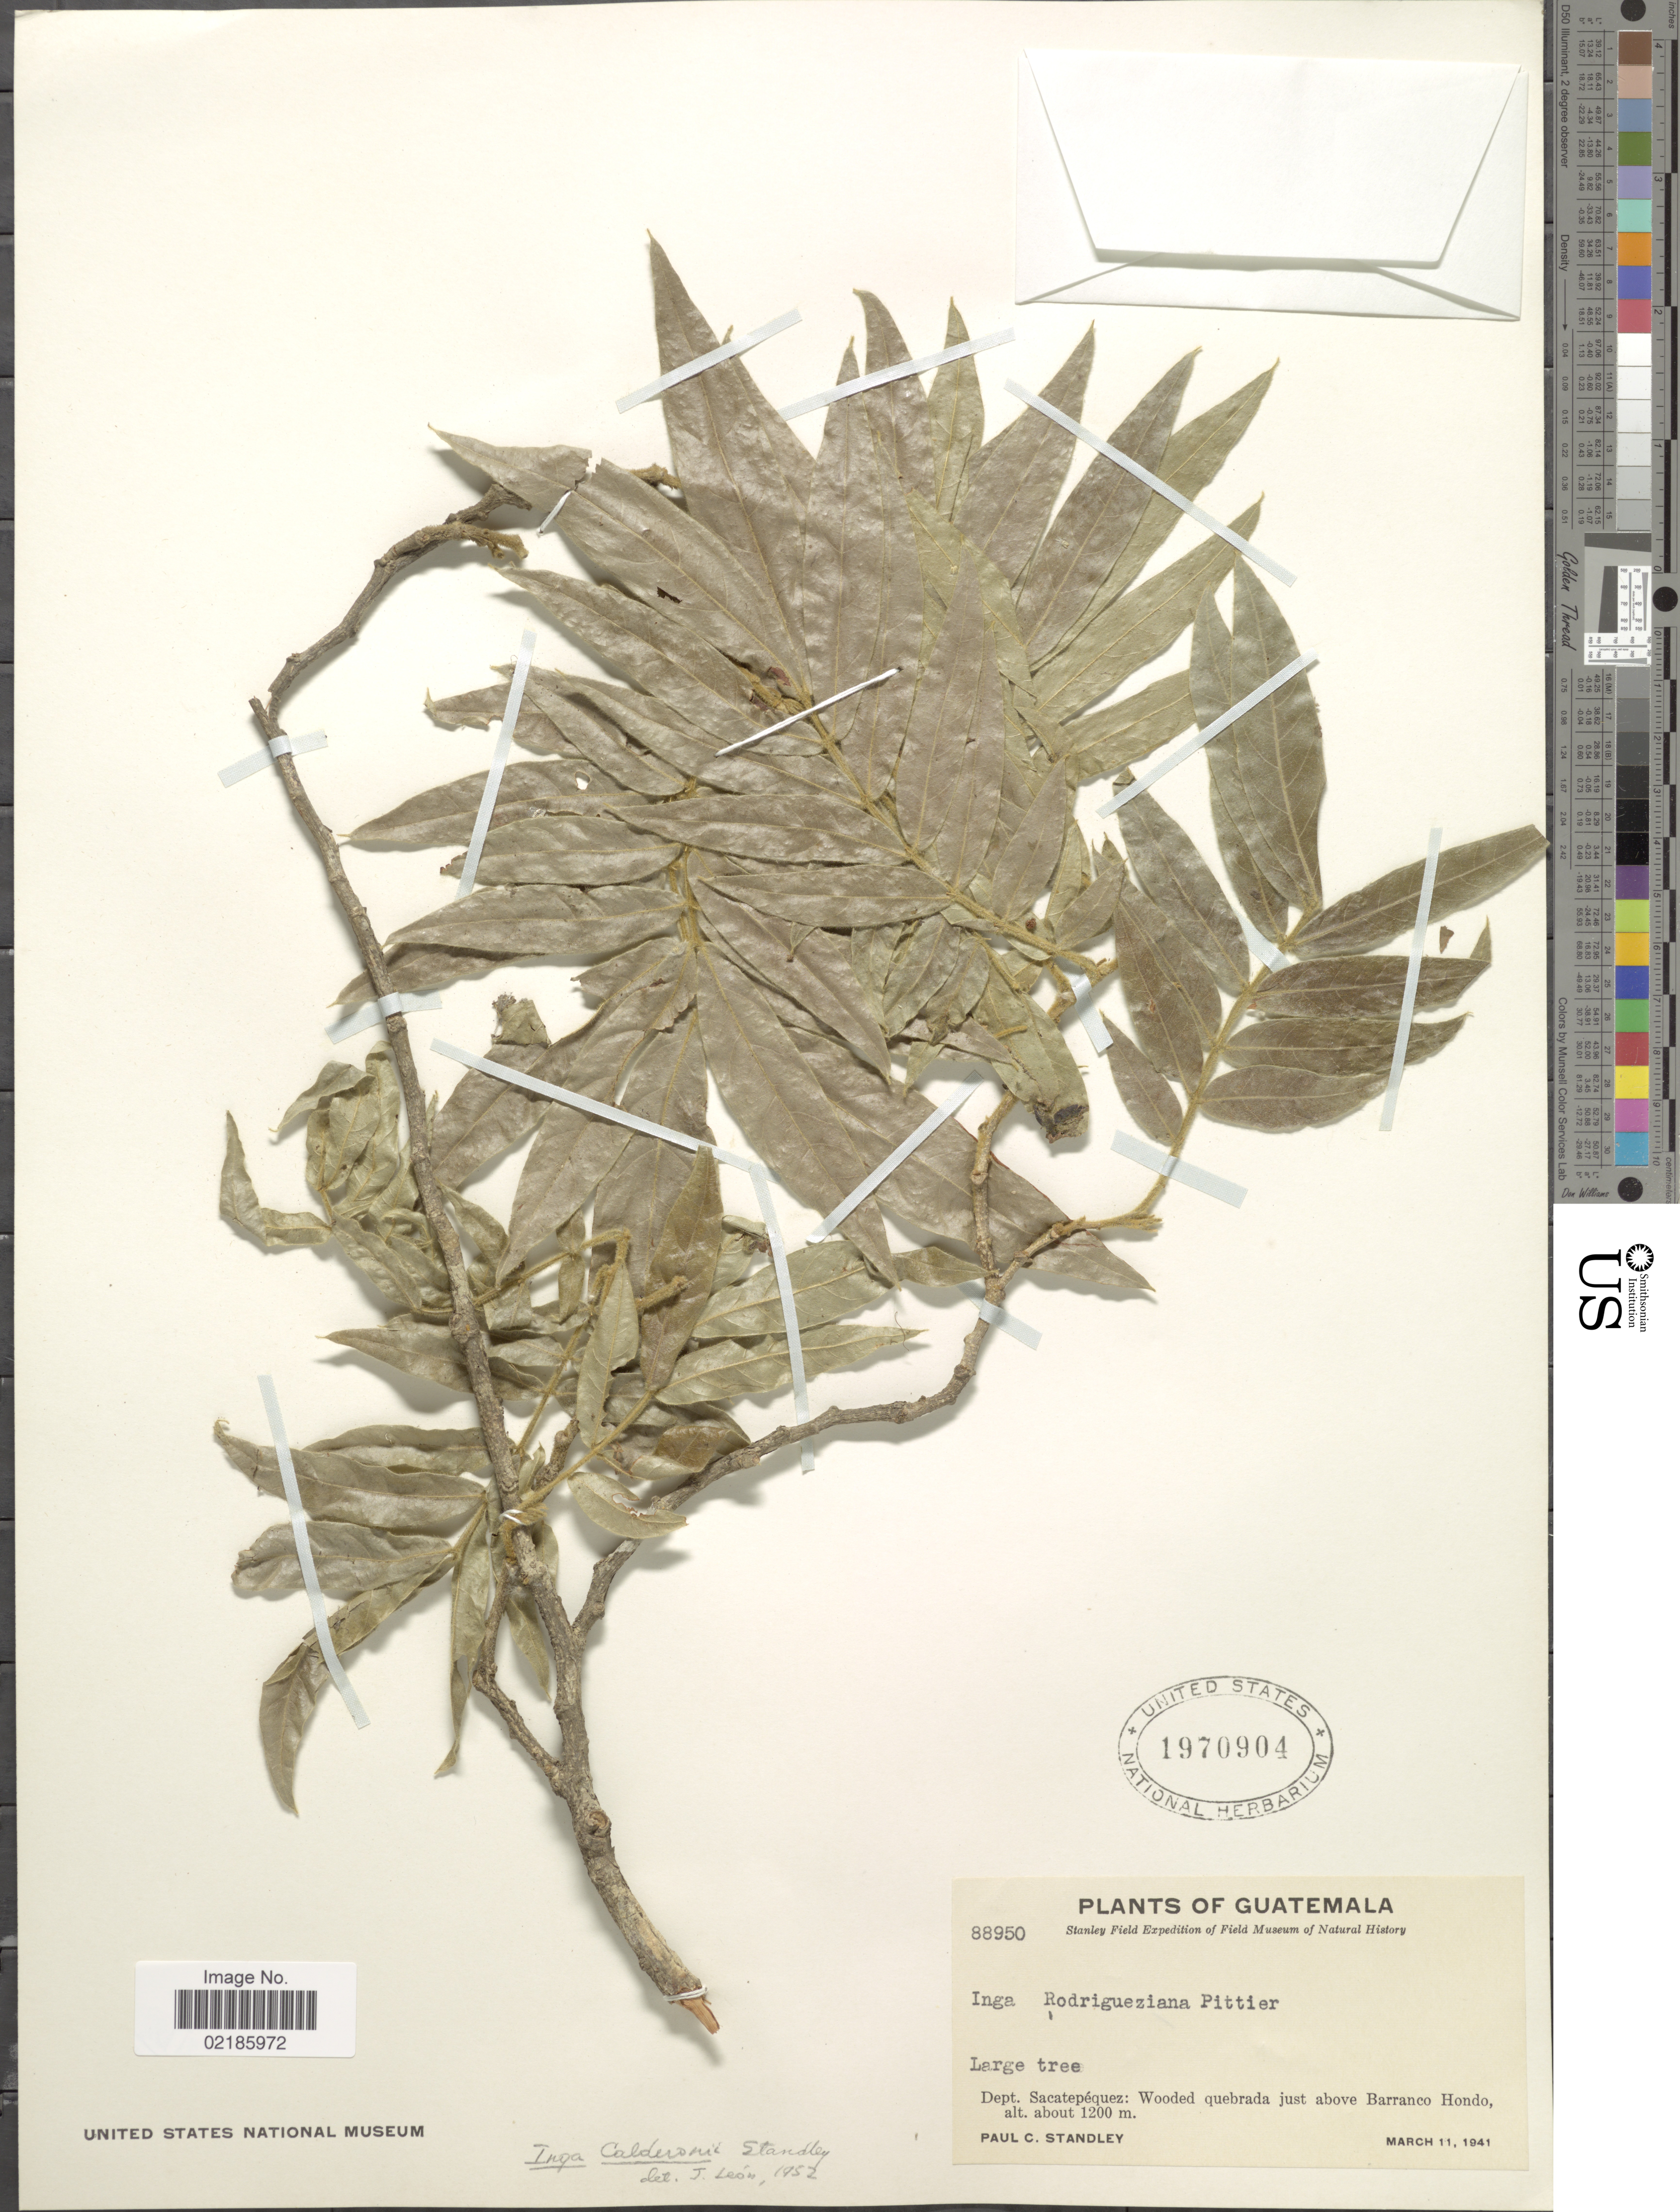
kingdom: Plantae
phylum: Tracheophyta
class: Magnoliopsida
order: Fabales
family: Fabaceae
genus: Inga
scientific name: Inga calderonii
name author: Standl.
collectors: P. C. Standley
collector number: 88950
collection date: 1941-03-11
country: Guatemala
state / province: Sacatepéquez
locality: Wooded quebrada just above Barranco Hondo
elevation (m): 1200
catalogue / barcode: US 1970904